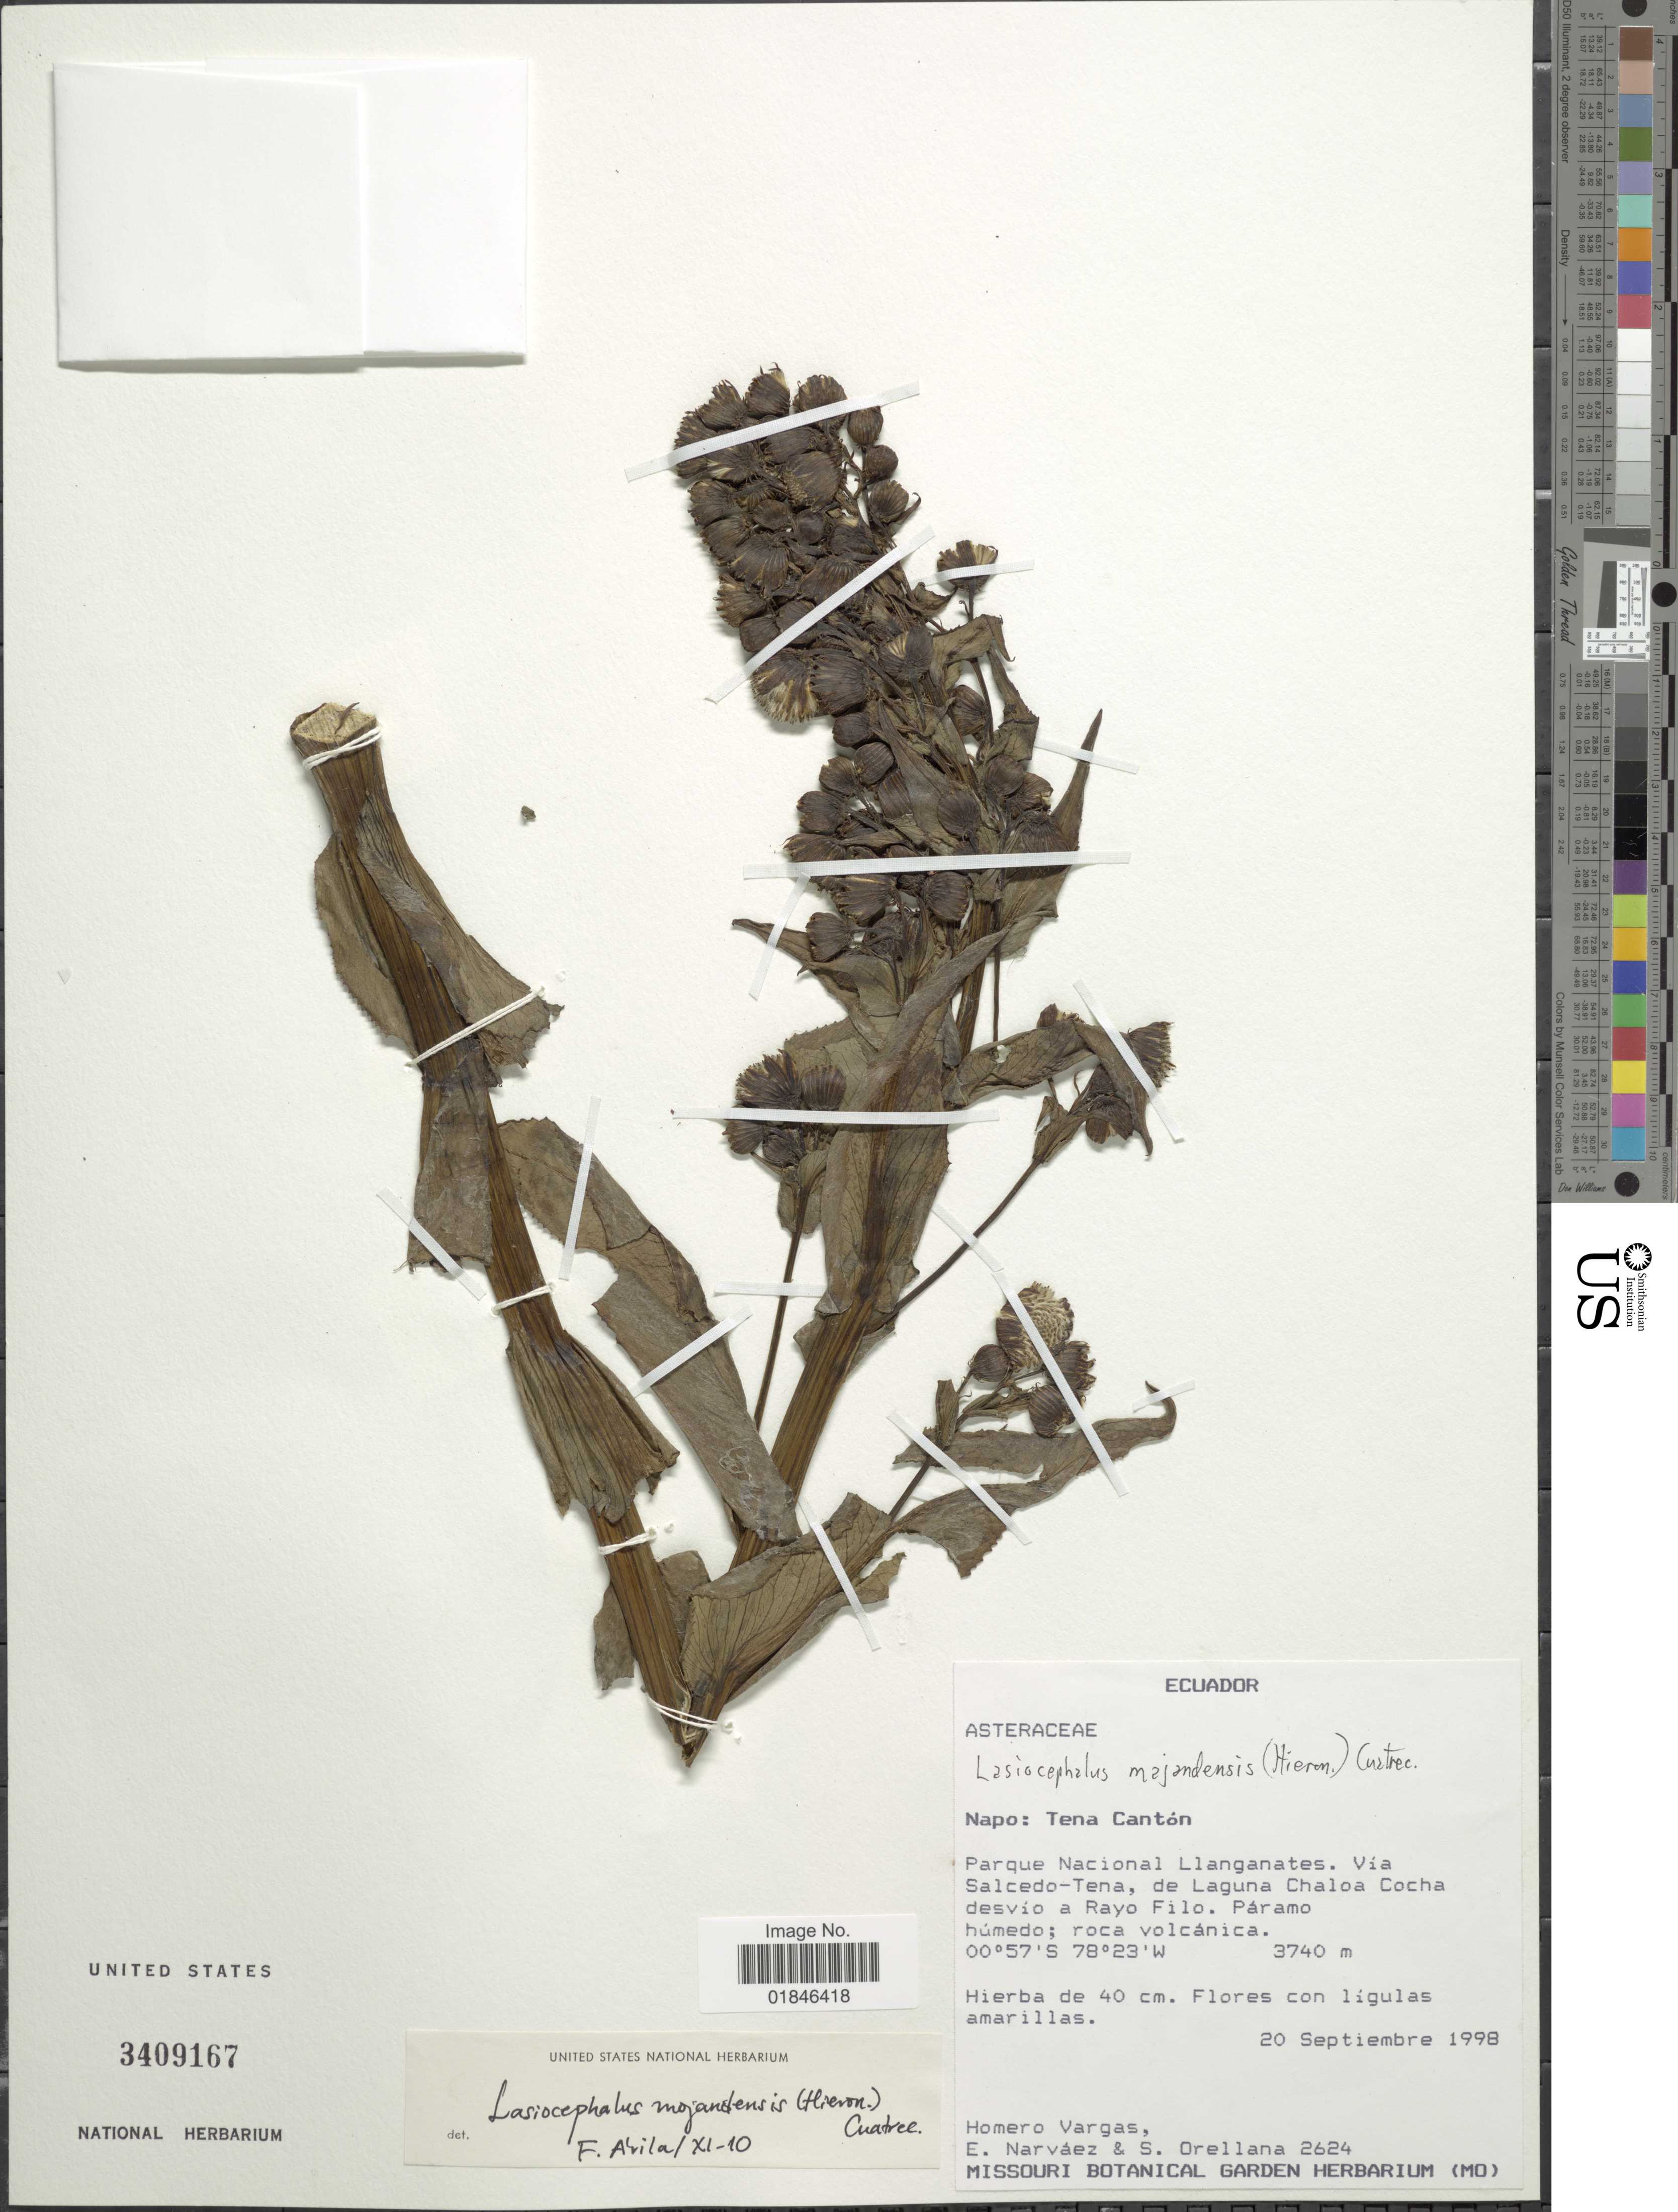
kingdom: Plantae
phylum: Tracheophyta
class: Magnoliopsida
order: Asterales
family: Asteraceae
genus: Senecio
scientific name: Senecio mojandensis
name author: Hieron.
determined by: Salomon, Luciana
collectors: H. Vargas, E. Narváez & S. Orellana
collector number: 2624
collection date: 1998-09-20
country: Ecuador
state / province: Napo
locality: Napo: Tena Canton. Parque Nacional Llanganates, Via Salcedo-Tena, de Laguna Chaloa Cocha desvio a Ray Filo.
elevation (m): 3740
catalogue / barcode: US 3409167